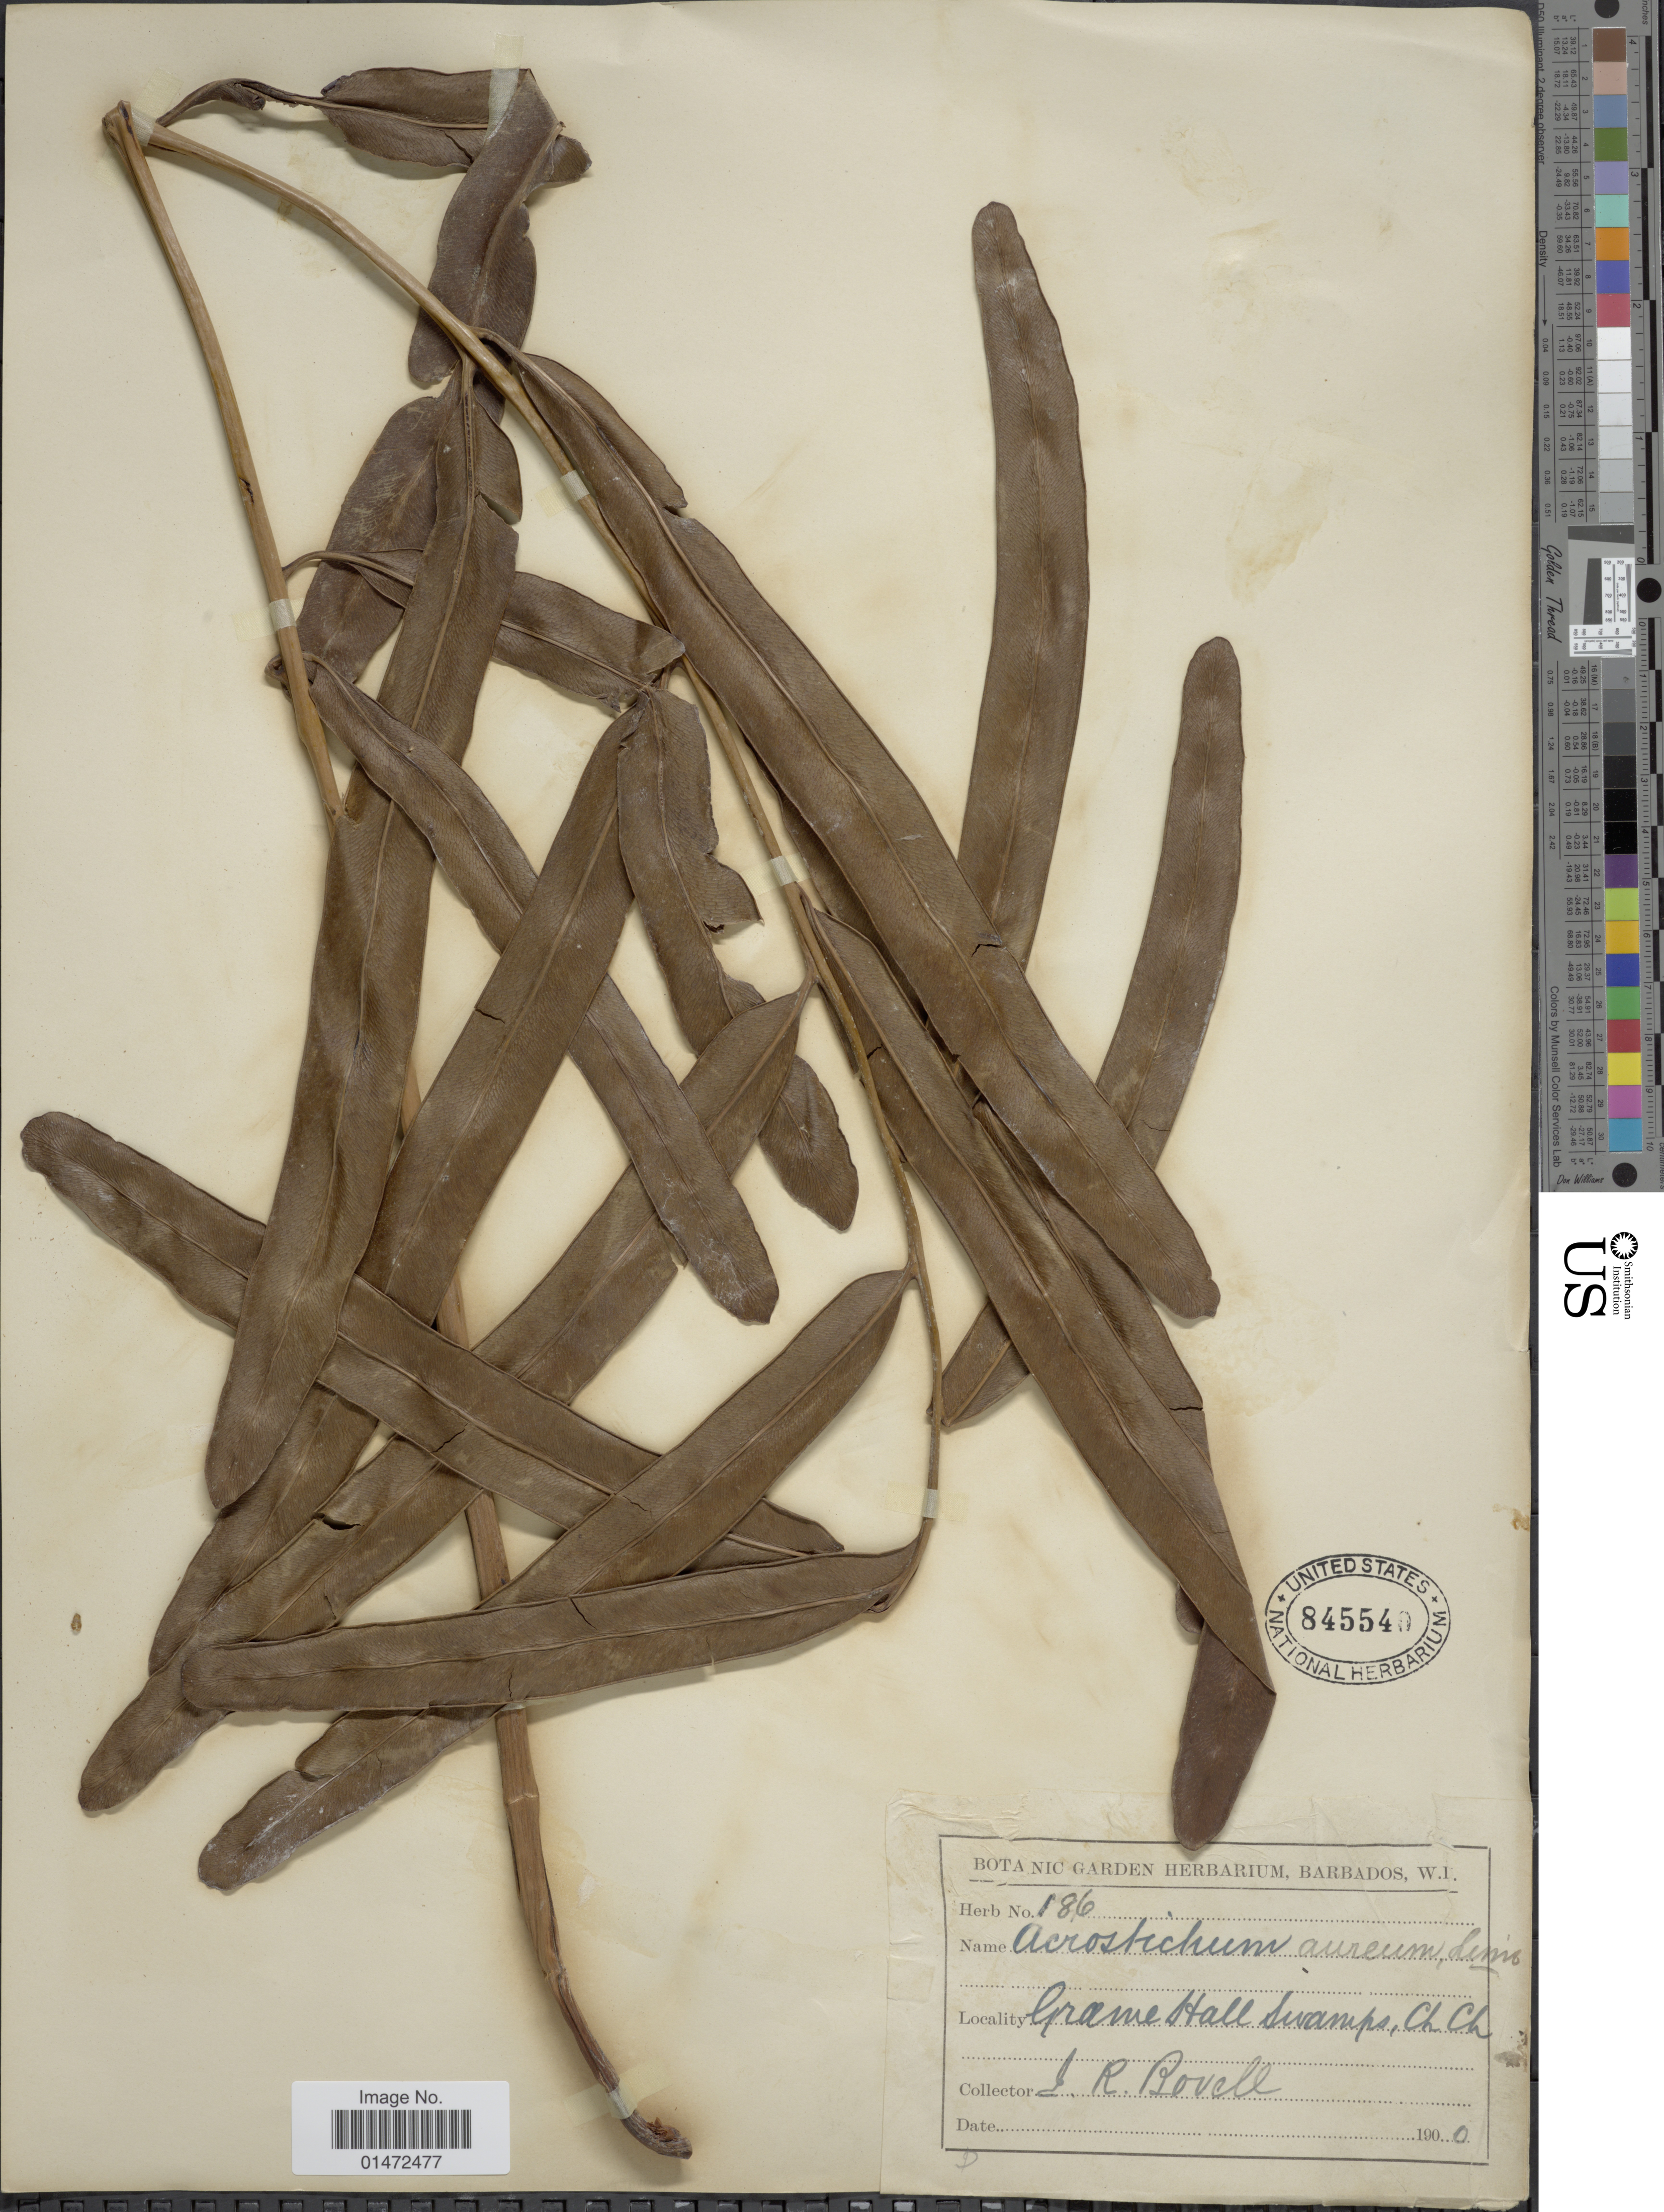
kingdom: Plantae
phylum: Tracheophyta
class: Polypodiopsida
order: Polypodiales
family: Pteridaceae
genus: Acrostichum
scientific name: Acrostichum aureum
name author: L.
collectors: J. Bovell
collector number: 186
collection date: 1900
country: Barbados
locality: Graeme Hall Swamps, Ch. Ch.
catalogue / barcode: US 845540